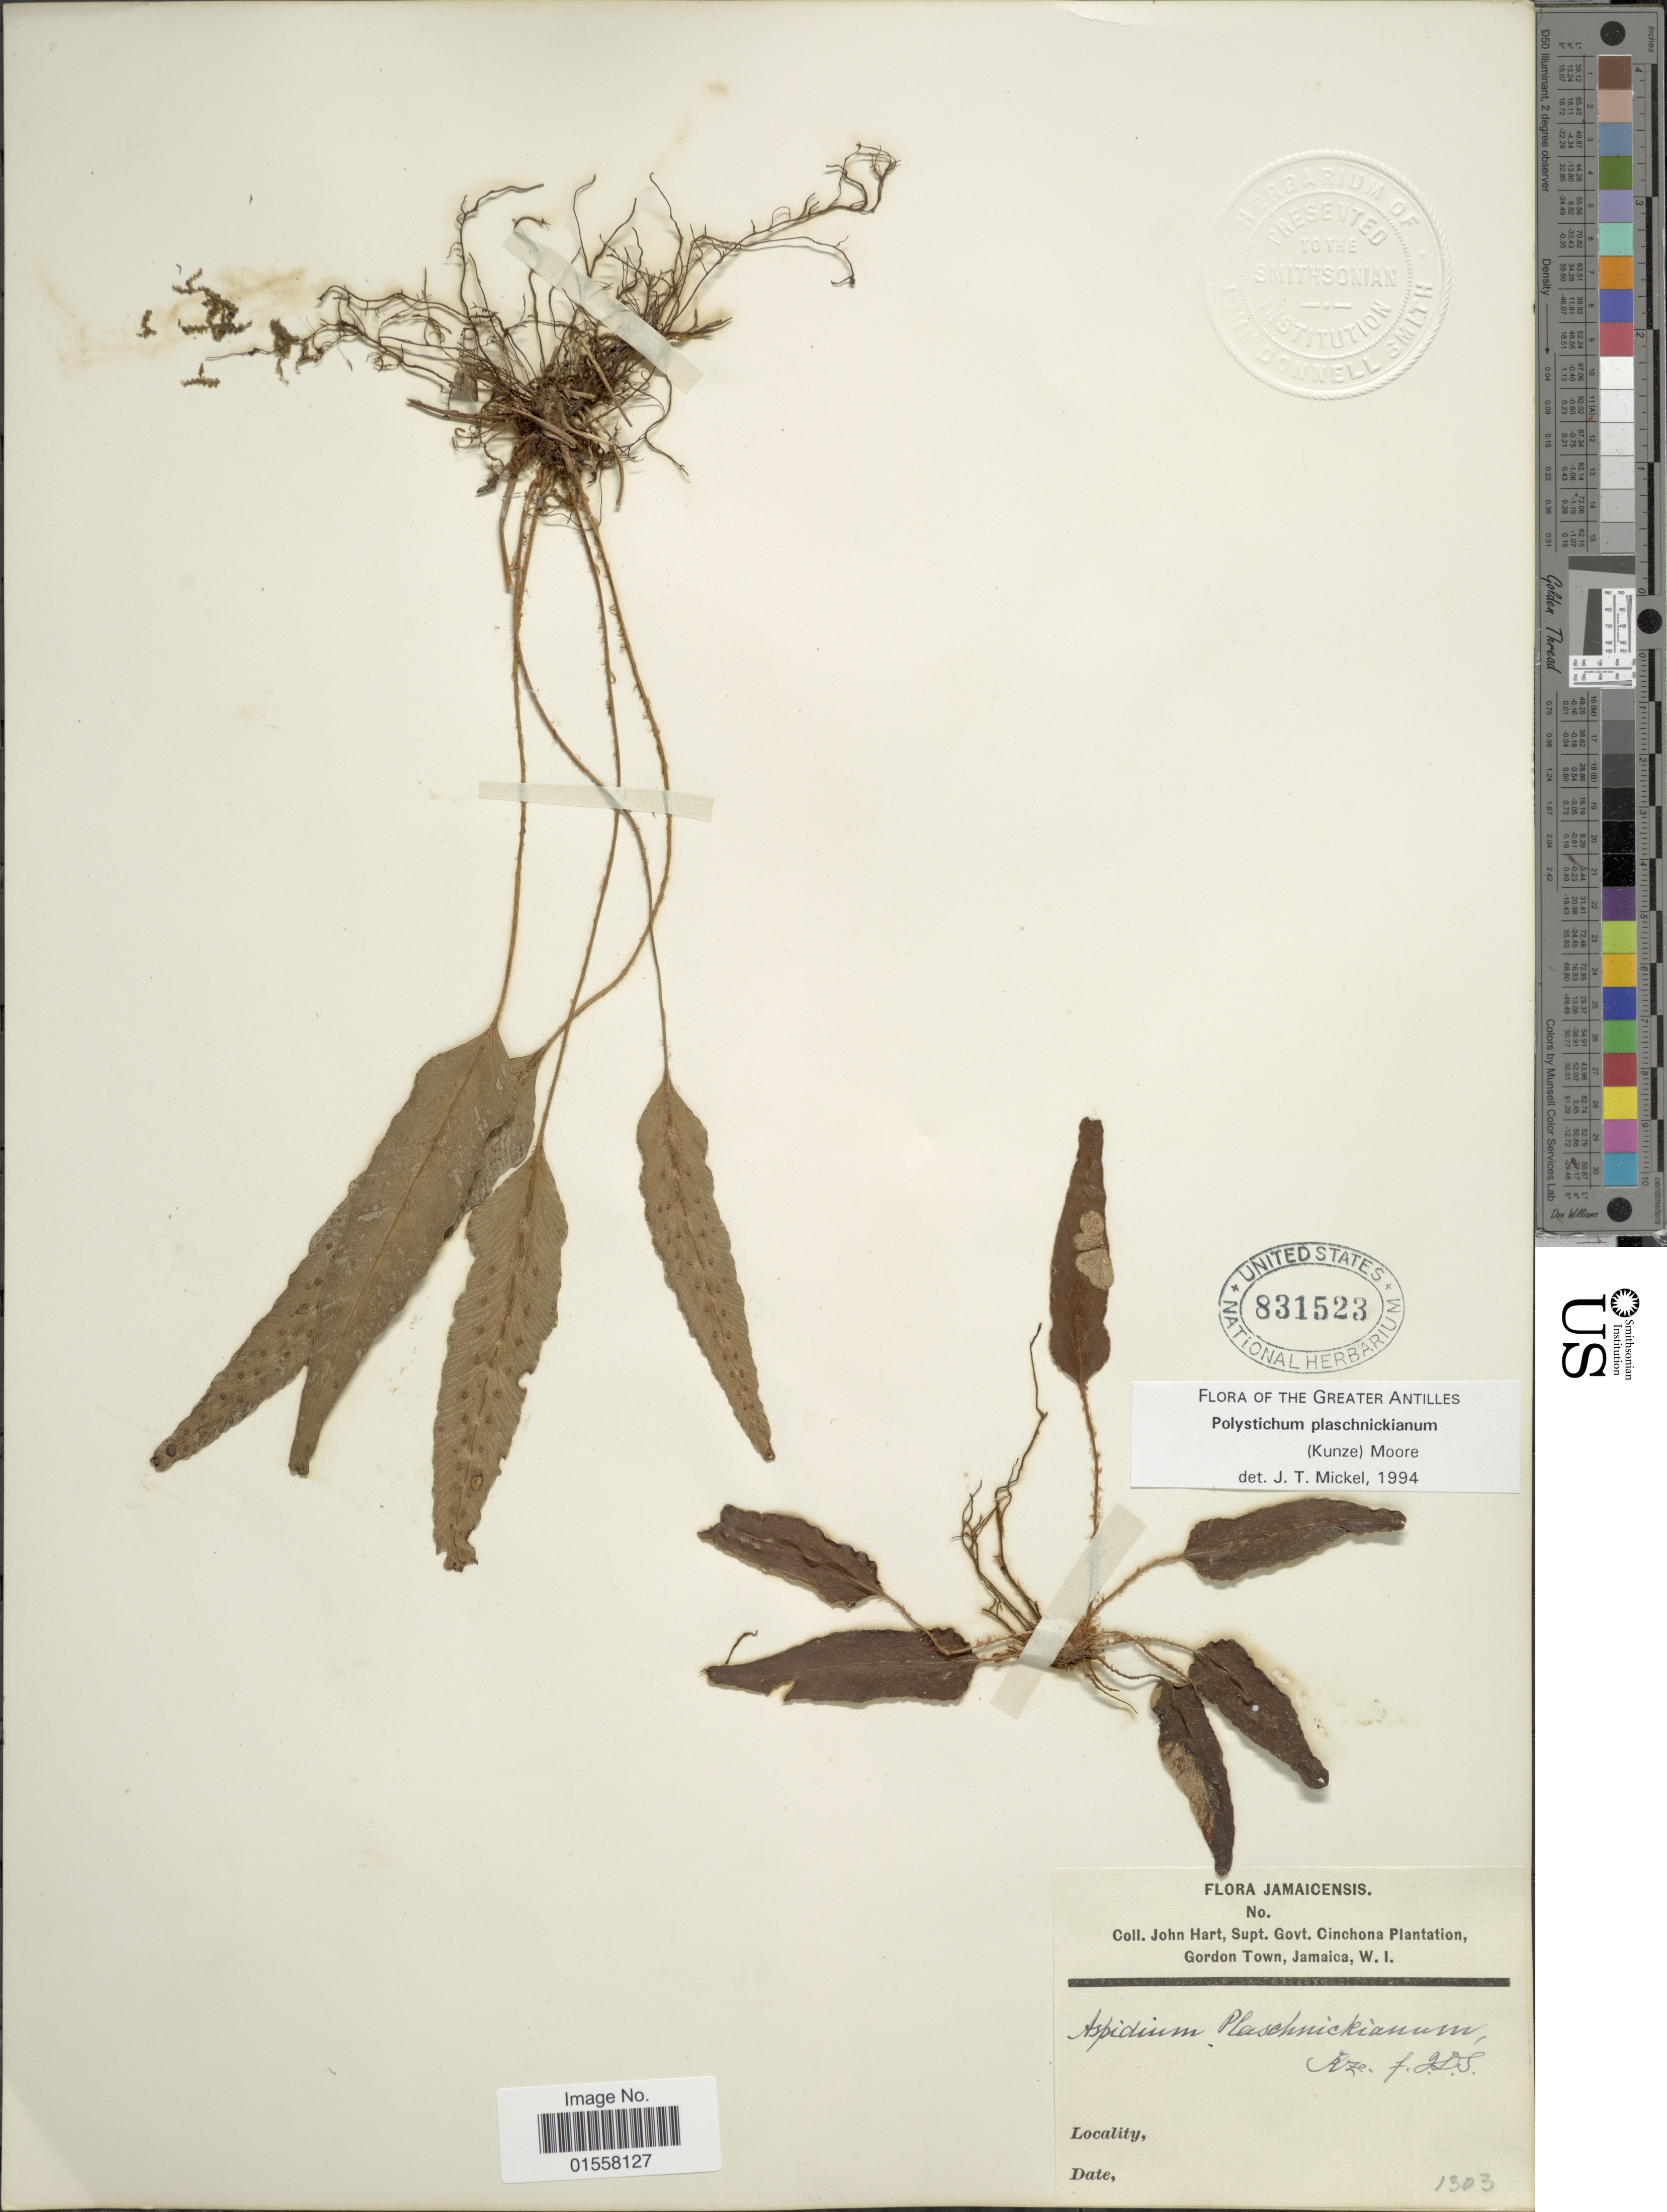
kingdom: Plantae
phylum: Tracheophyta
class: Polypodiopsida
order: Polypodiales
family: Dryopteridaceae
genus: Polystichum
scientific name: Polystichum plaschnickianum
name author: (Kunze) Moore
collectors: J. H. Hart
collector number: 1303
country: Jamaica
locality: Jamaicensis.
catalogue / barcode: US 831523